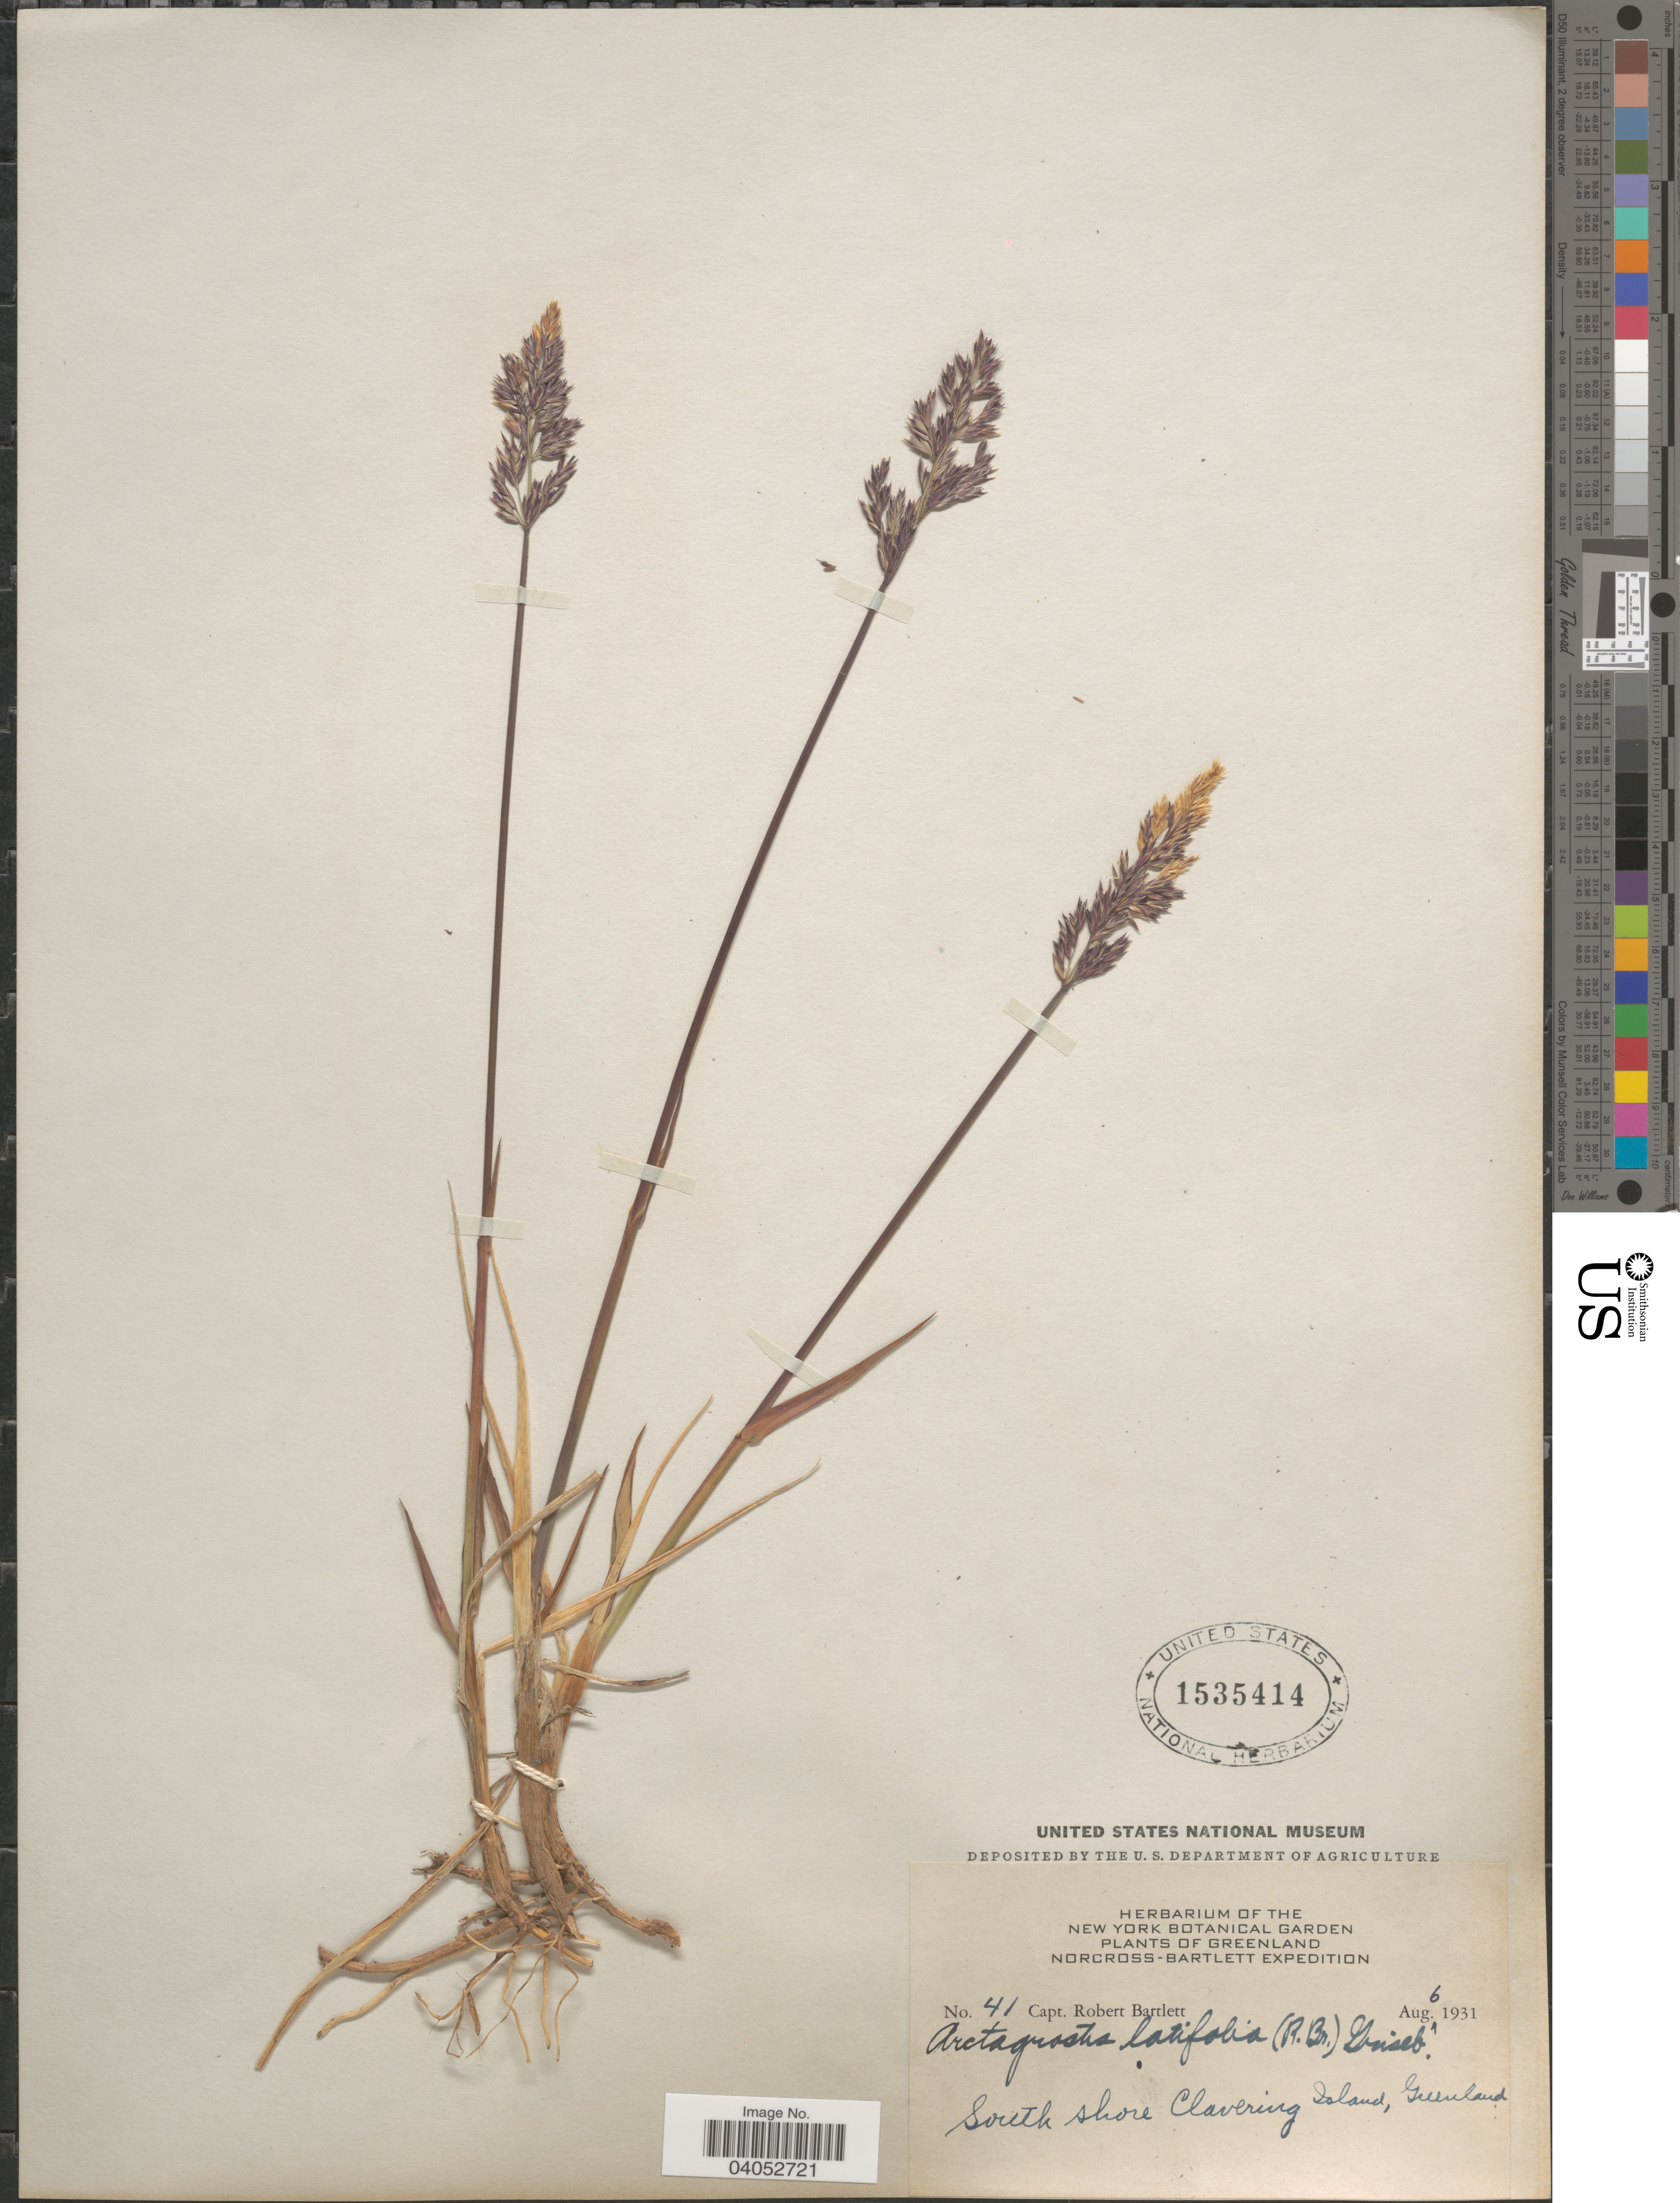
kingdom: Plantae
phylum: Tracheophyta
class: Liliopsida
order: Poales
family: Poaceae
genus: Arctagrostis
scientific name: Arctagrostis latifolia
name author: (R. Br.) Griseb.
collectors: R. W. Bartlett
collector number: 41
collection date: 1931-08-06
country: Greenland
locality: South shore Clavering Island.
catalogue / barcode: US 1535414